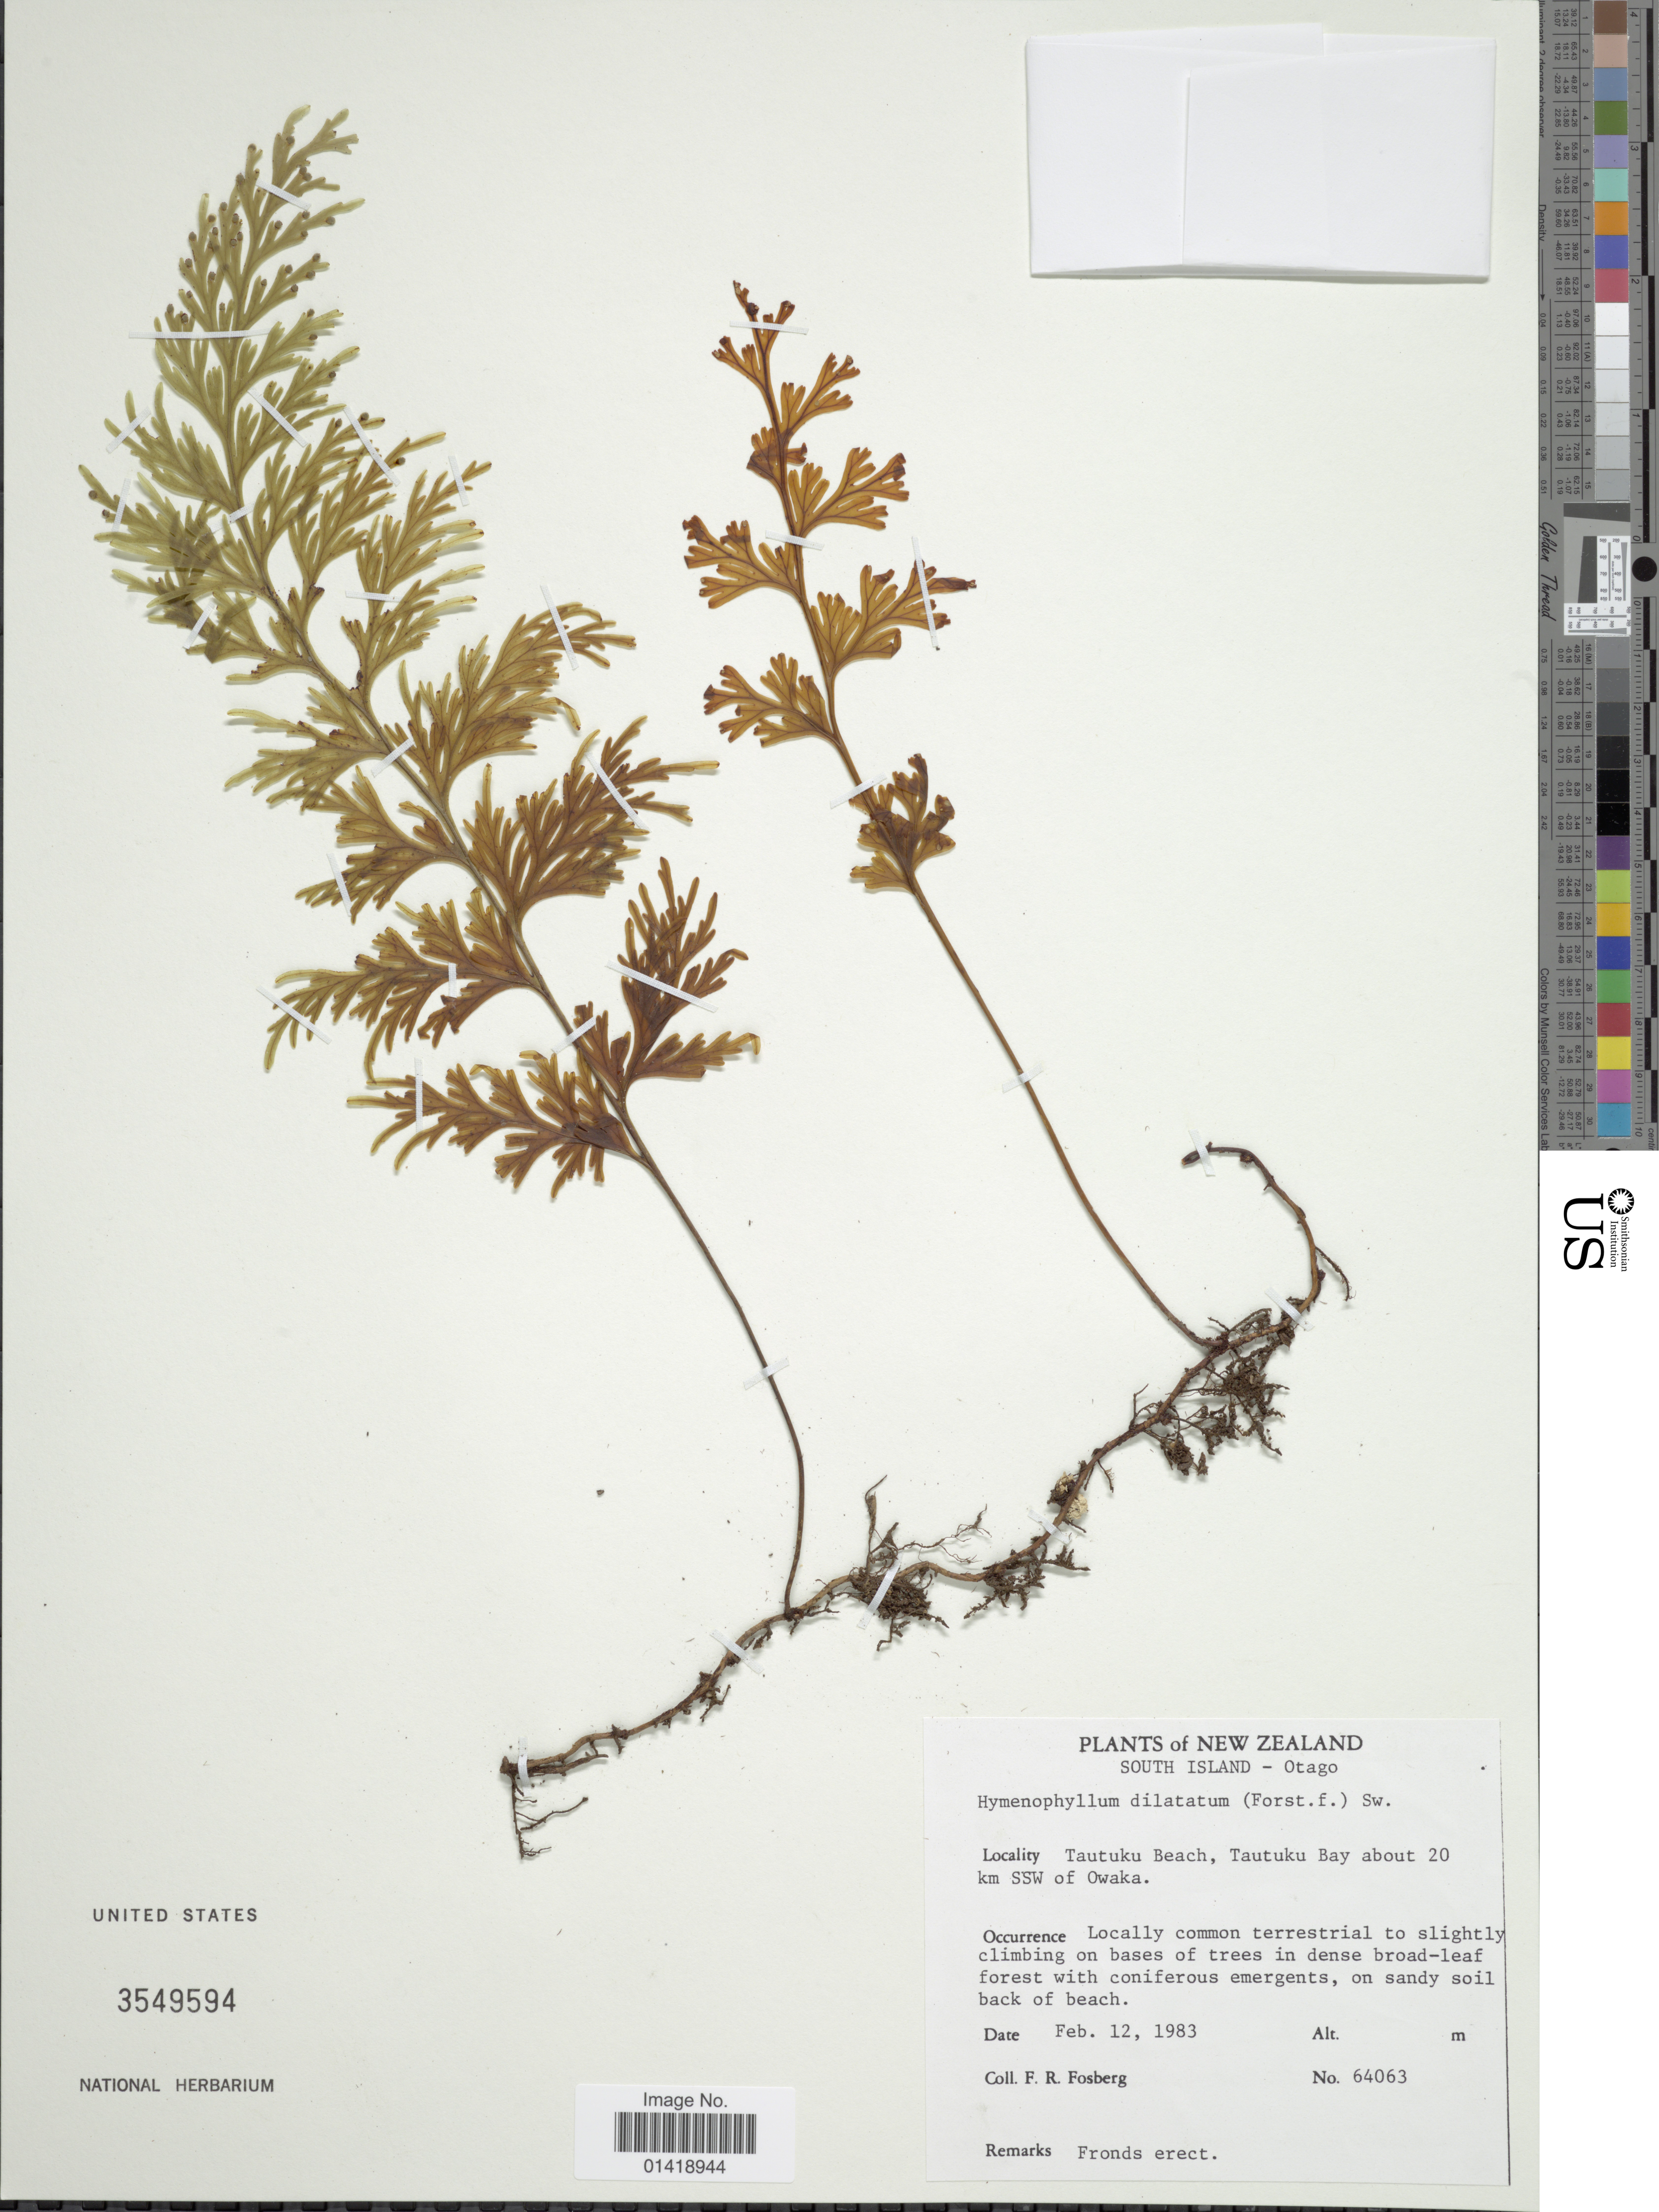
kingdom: Plantae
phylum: Tracheophyta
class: Polypodiopsida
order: Hymenophyllales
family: Hymenophyllaceae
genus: Hymenophyllum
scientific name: Hymenophyllum dilatatum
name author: Sw.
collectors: F. R. Fosberg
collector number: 64063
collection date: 1983-02-12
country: New Zealand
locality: South Island. Tautuku Beech, Tautuku Bay about 20 km SSW of Owaka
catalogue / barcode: US 3549594